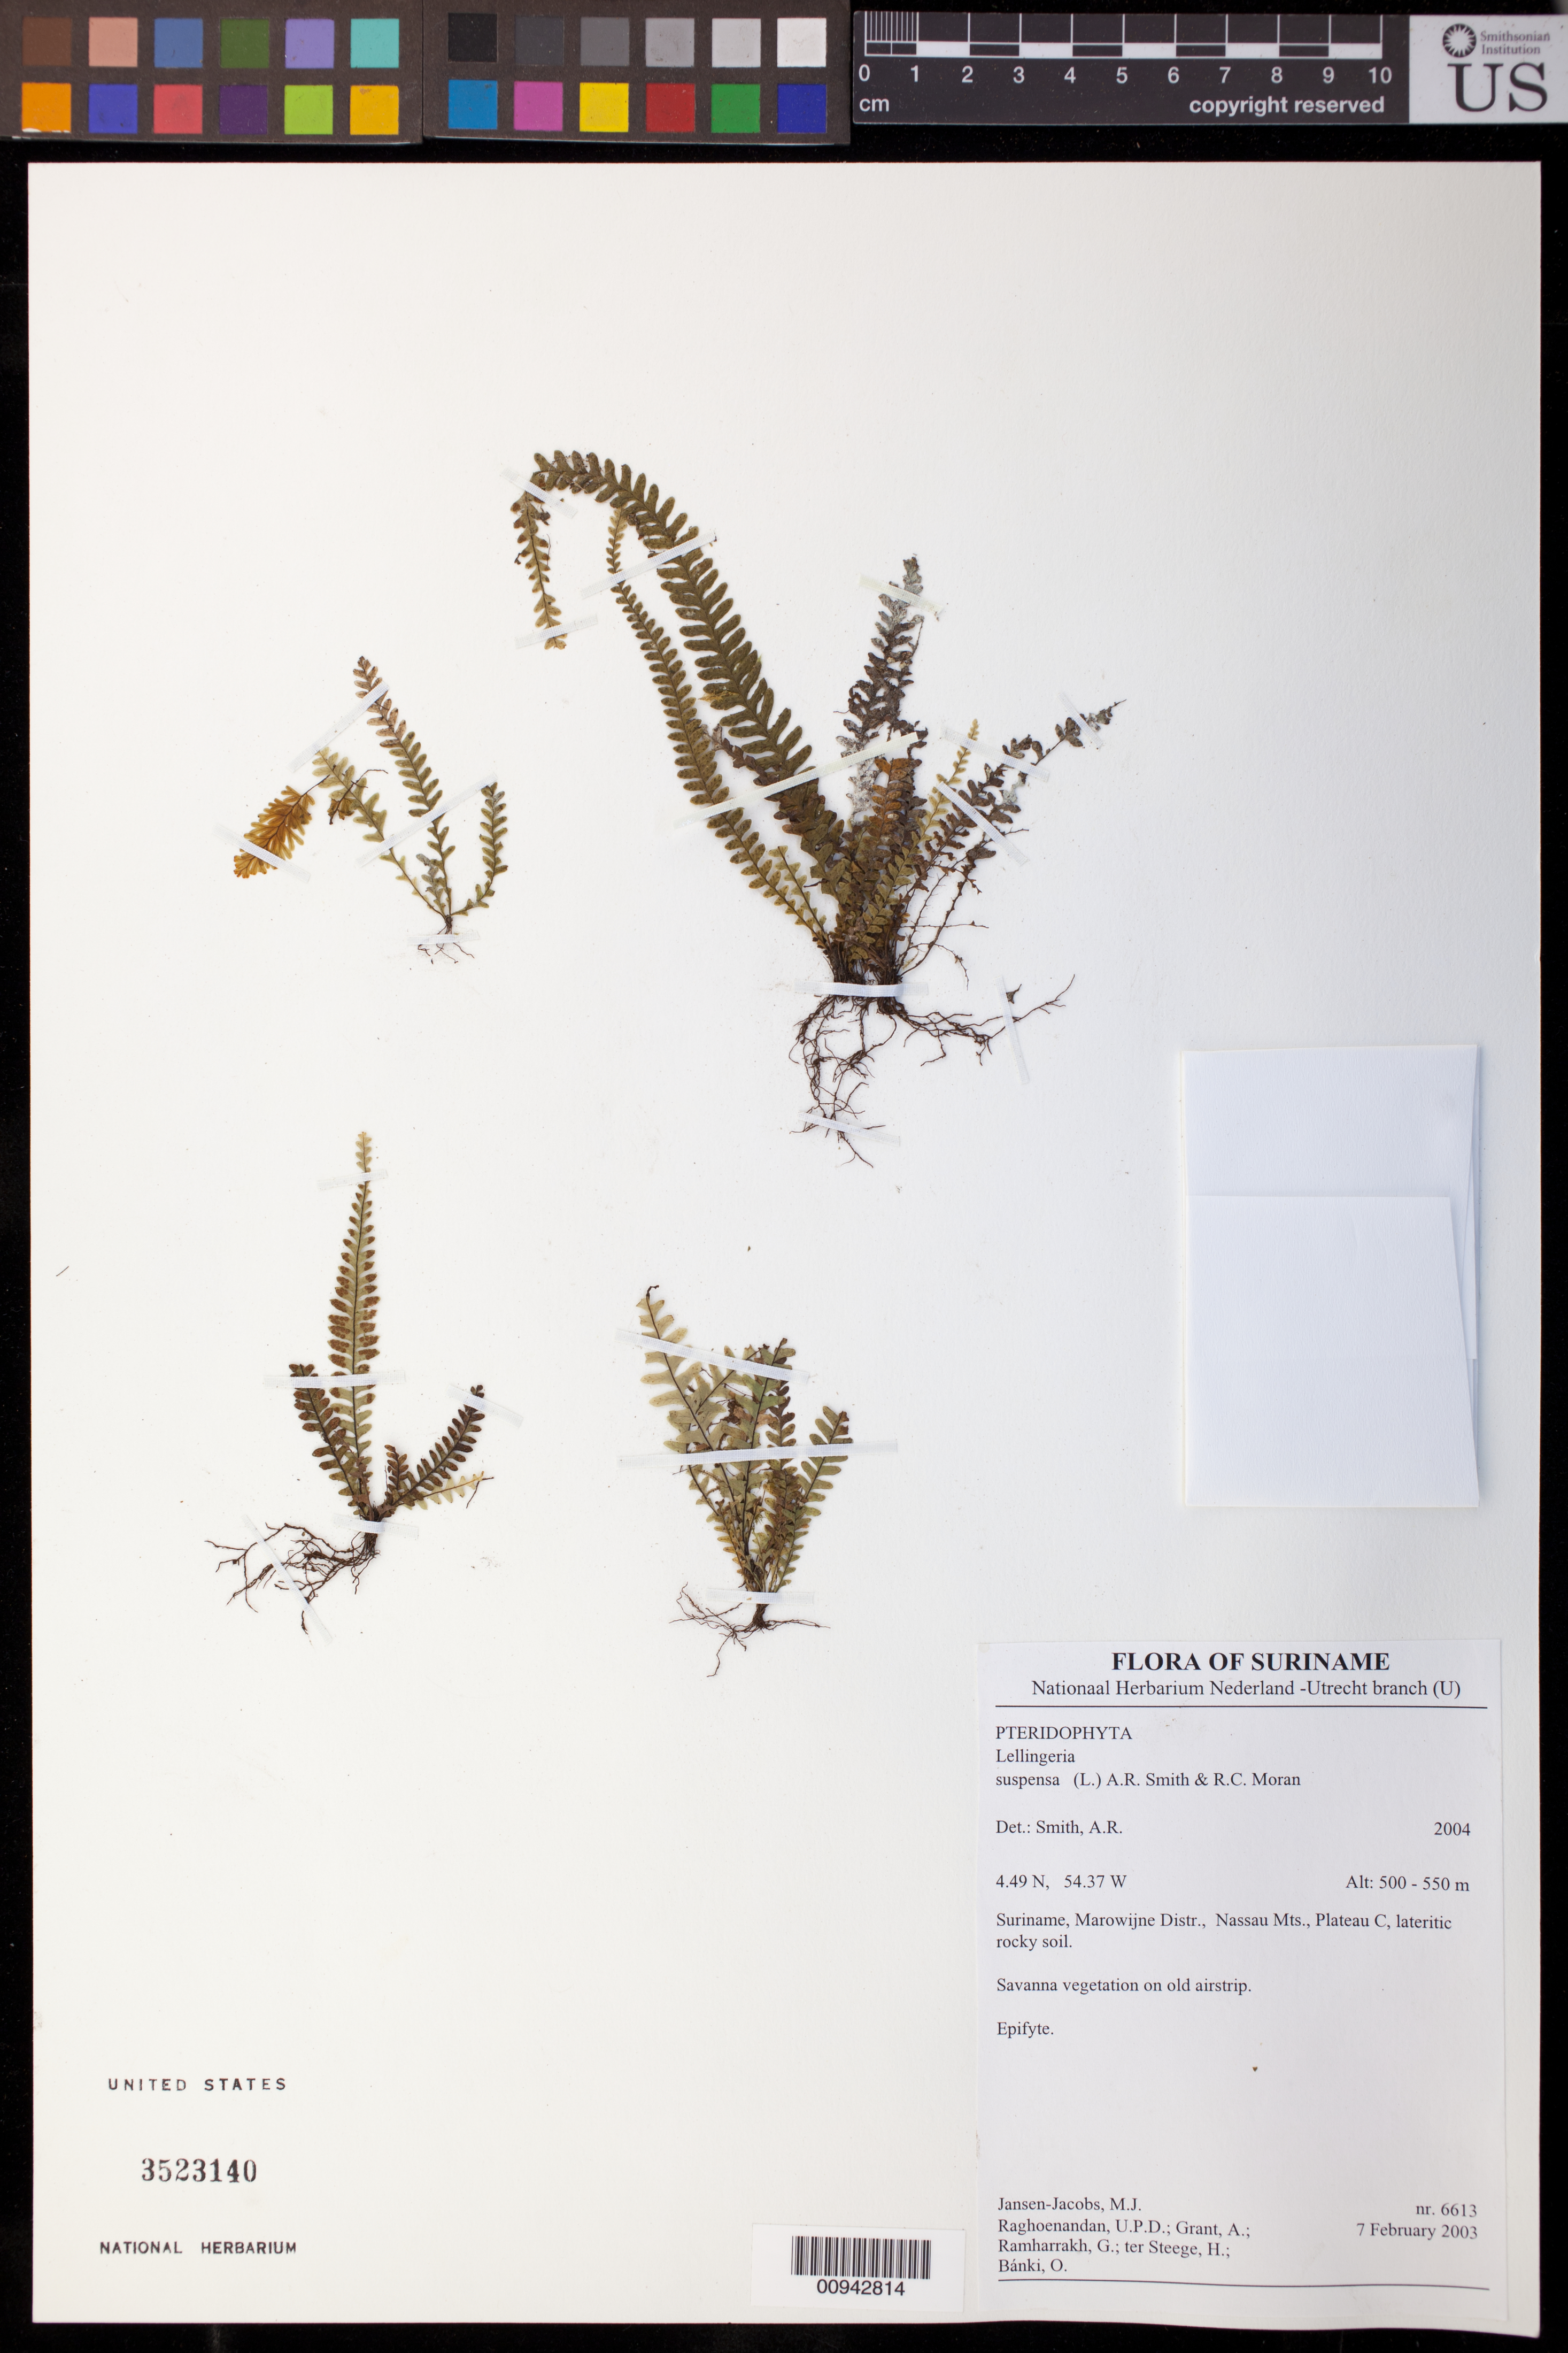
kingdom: Plantae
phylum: Tracheophyta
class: Polypodiopsida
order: Polypodiales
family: Polypodiaceae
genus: Lellingeria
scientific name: Lellingeria suspensa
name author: (L.) A.R. Sm. & R.C. Moran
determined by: Smith, Alan R., (UC)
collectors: M. J. Jansen-Jacobs, U. Raghoenandan, A. Grant, G. Ramharrakh, H. ter Steege & O. Bánki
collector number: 6613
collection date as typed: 7-Feb-03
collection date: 2003-02-07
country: Suriname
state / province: Marowijne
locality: Nassau Mts., Plateau C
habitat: Lateritic rocky soil. Savanna vegetation on old airstrip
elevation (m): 500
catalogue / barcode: US 3523140